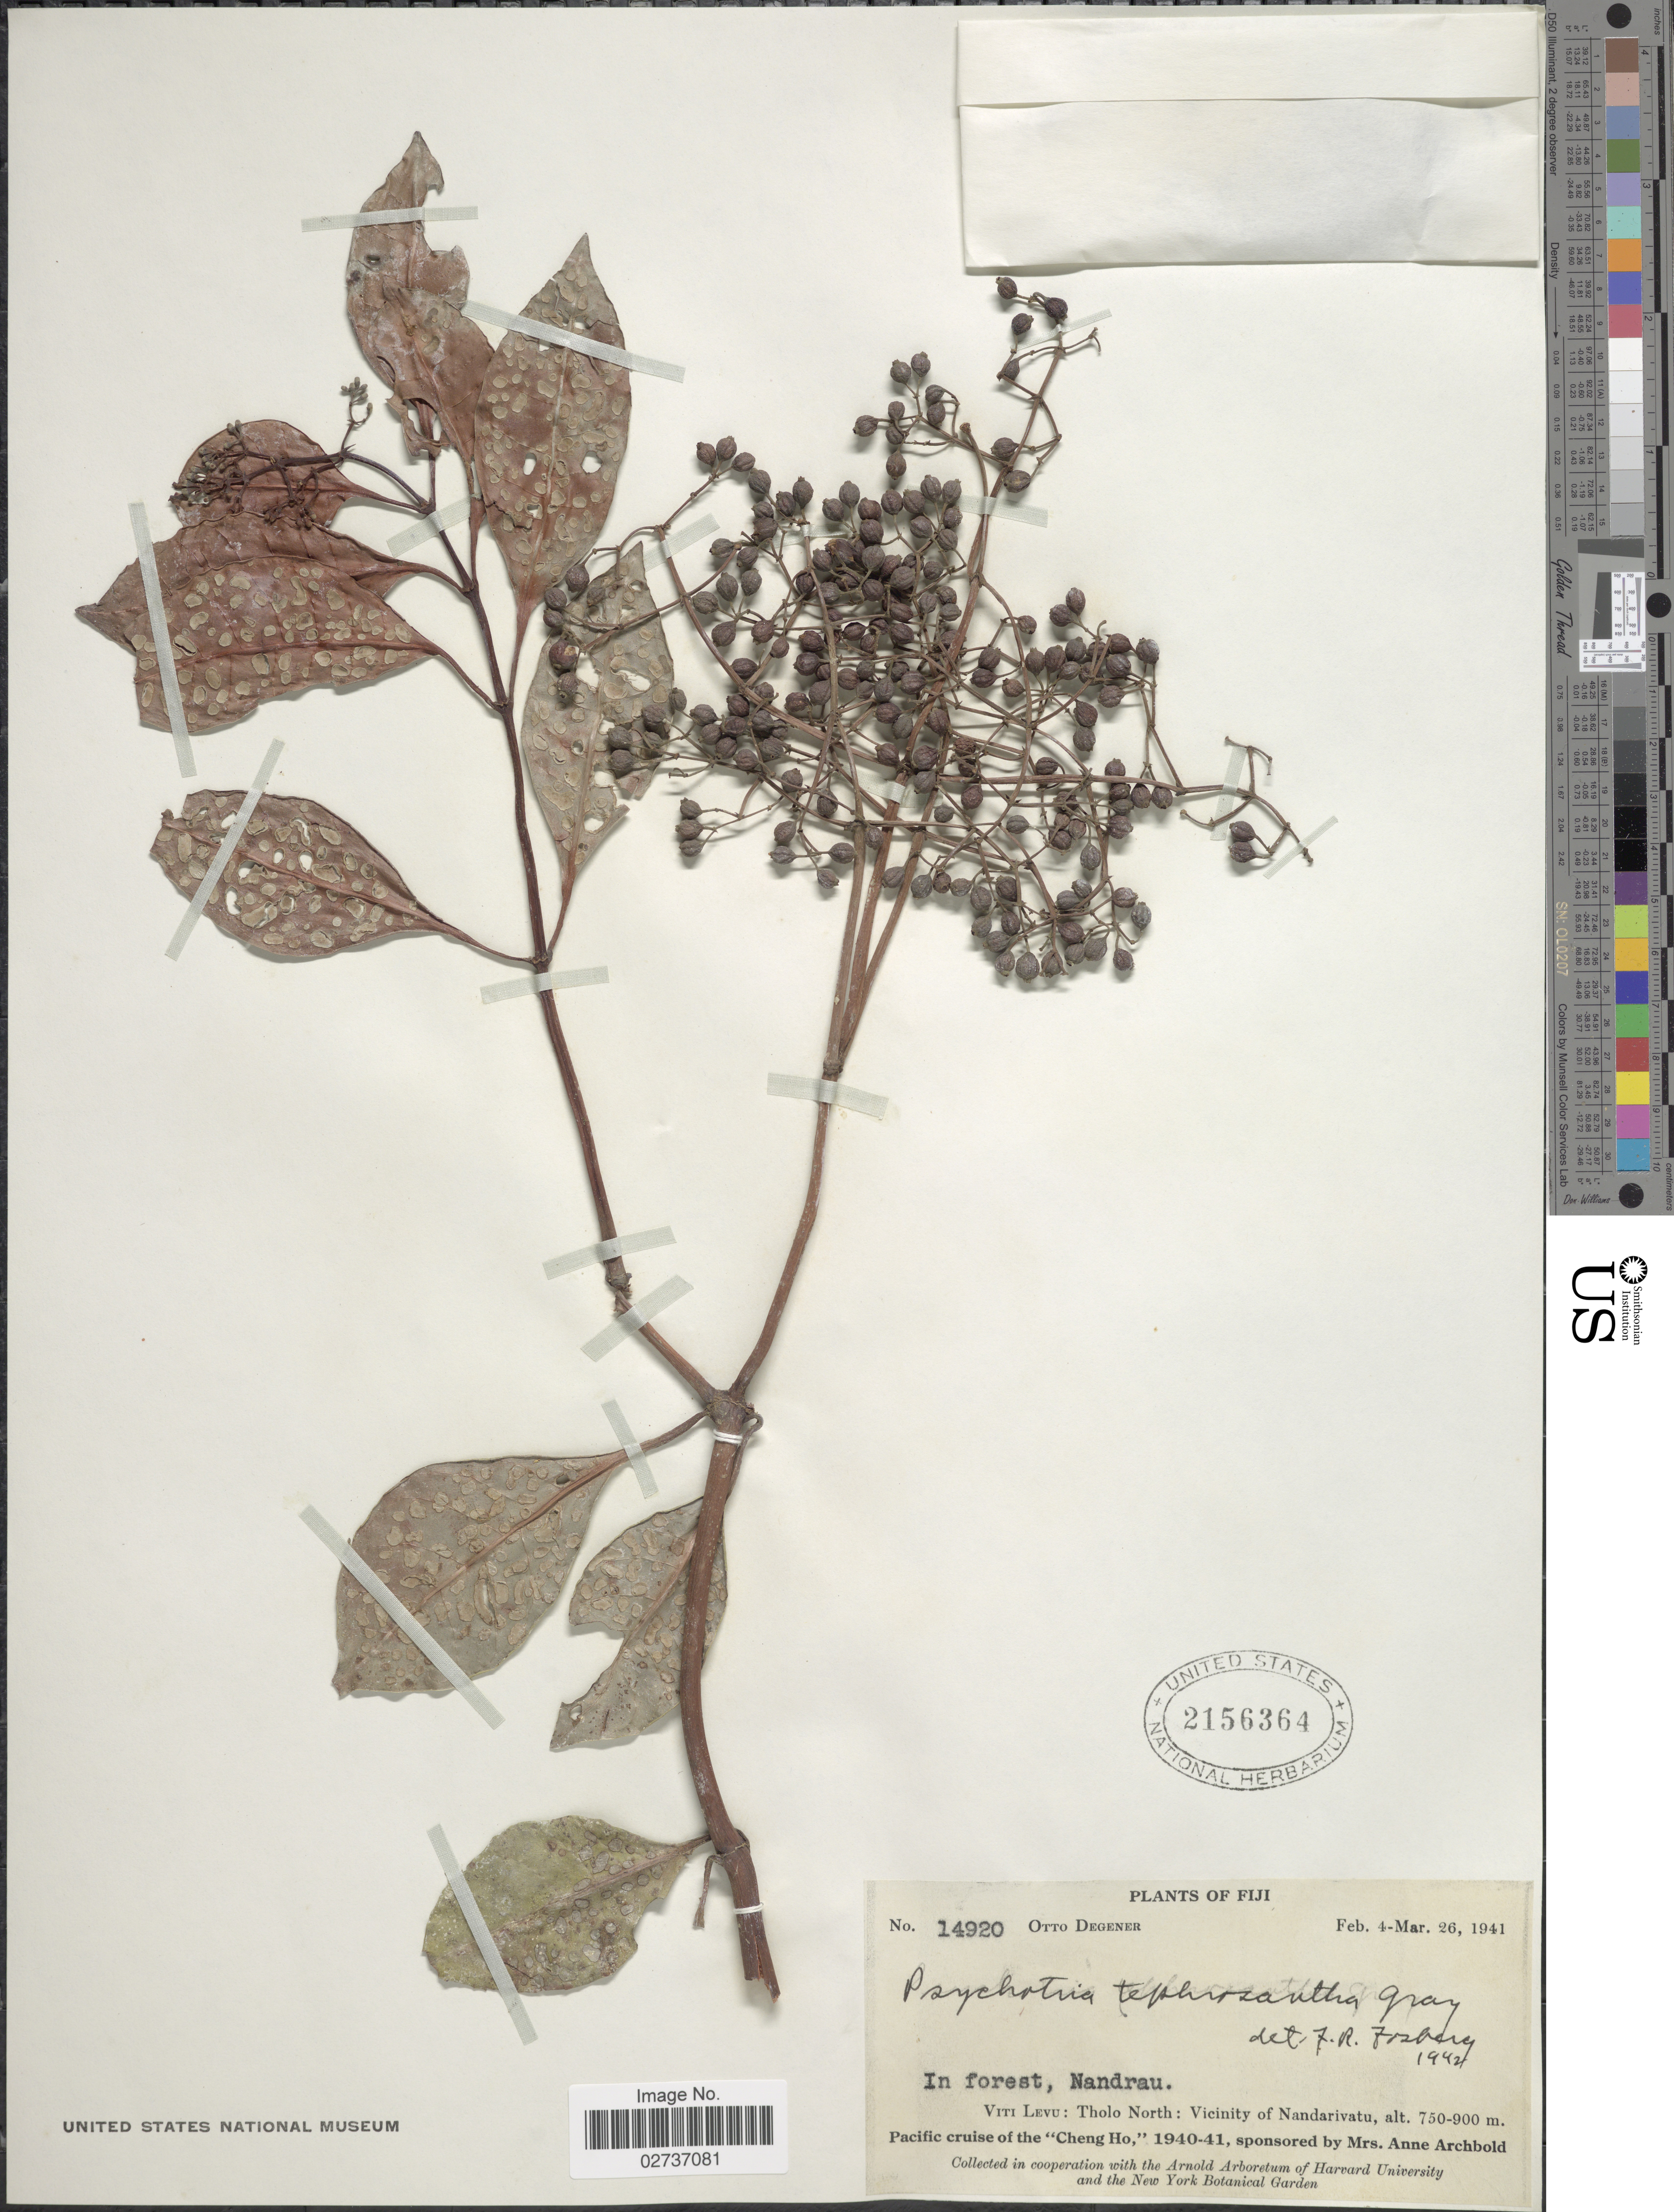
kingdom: Plantae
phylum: Tracheophyta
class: Magnoliopsida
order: Gentianales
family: Rubiaceae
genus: Psychotria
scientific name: Psychotria tephrosantha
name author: A. Gray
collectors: O. Degener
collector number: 14920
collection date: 1941-02-04/1941-03-26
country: Fiji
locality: Nandrau. Viti Levu: Tholo North: Vicinity of Nandarivatu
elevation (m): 750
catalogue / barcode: US 2156364